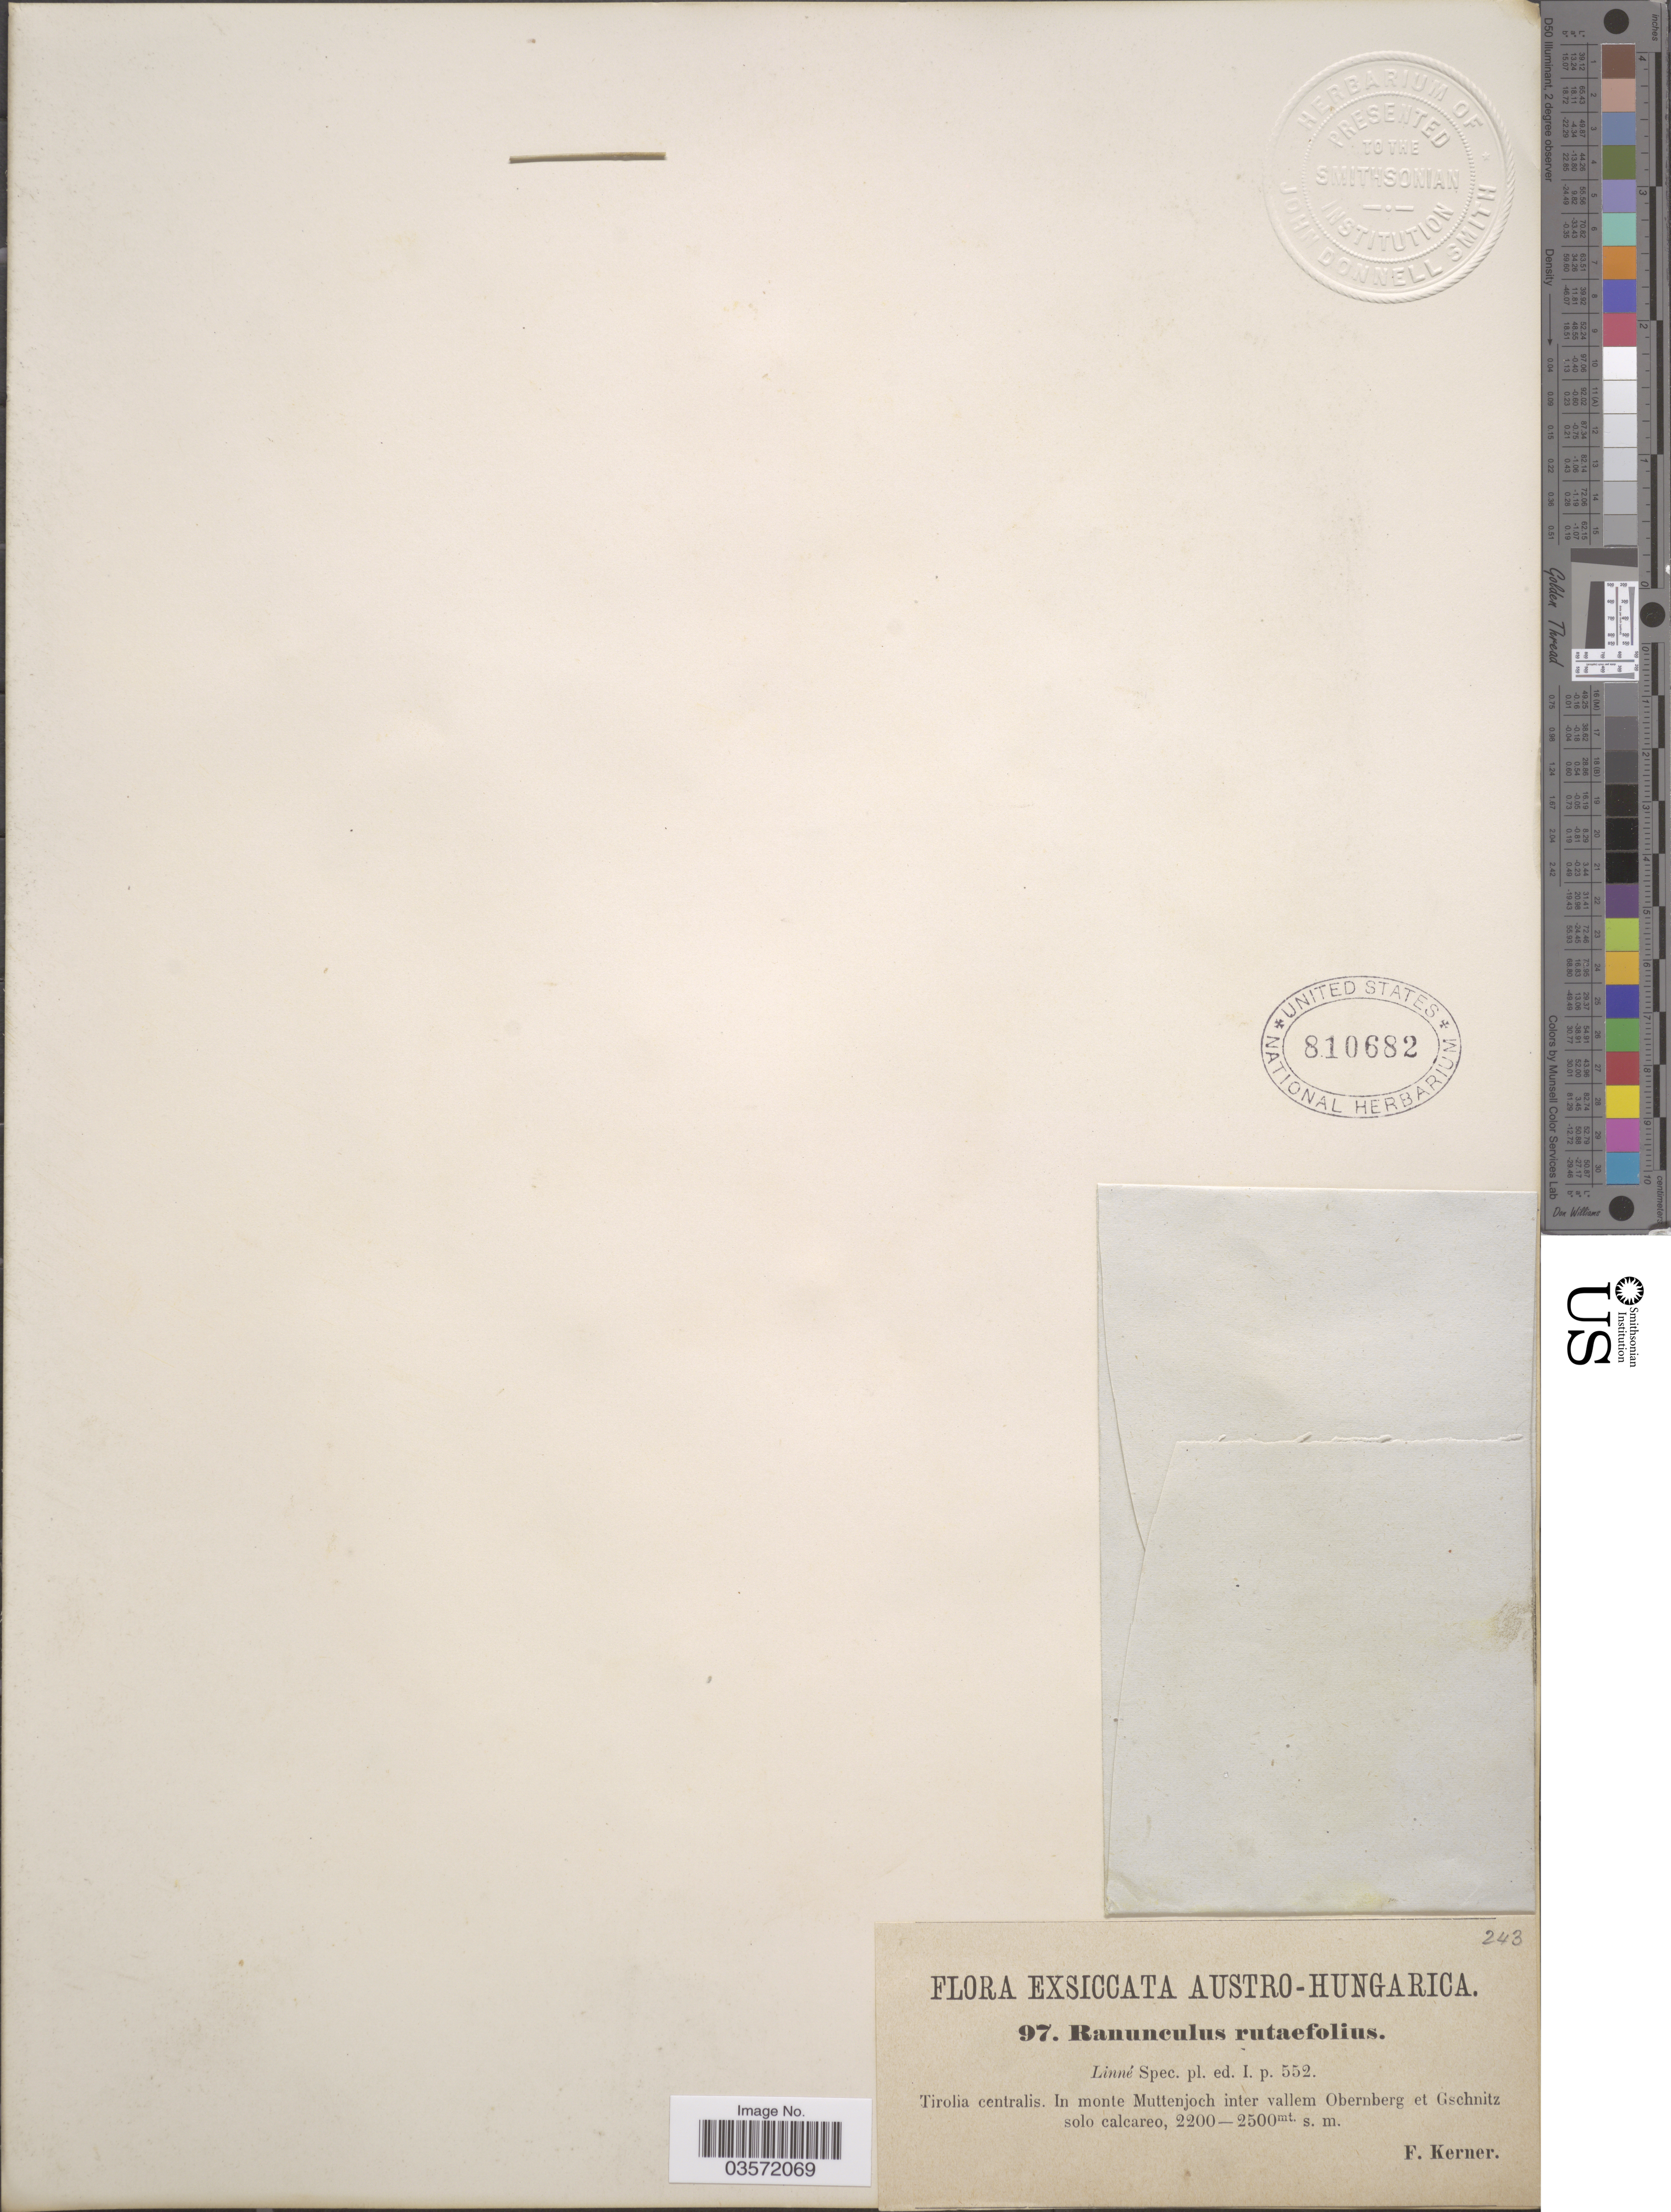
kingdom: Plantae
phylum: Tracheophyta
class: Magnoliopsida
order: Ranunculales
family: Ranunculaceae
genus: Ranunculus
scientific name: Ranunculus rutifolius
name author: L.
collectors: F. Kerner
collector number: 97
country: Austria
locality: Austro-Hungarica. Tirolia centralis. In monte Muttenjoch inter vallem Obernberg et Gschnitz solo calcareo.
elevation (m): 2200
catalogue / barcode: US 810682